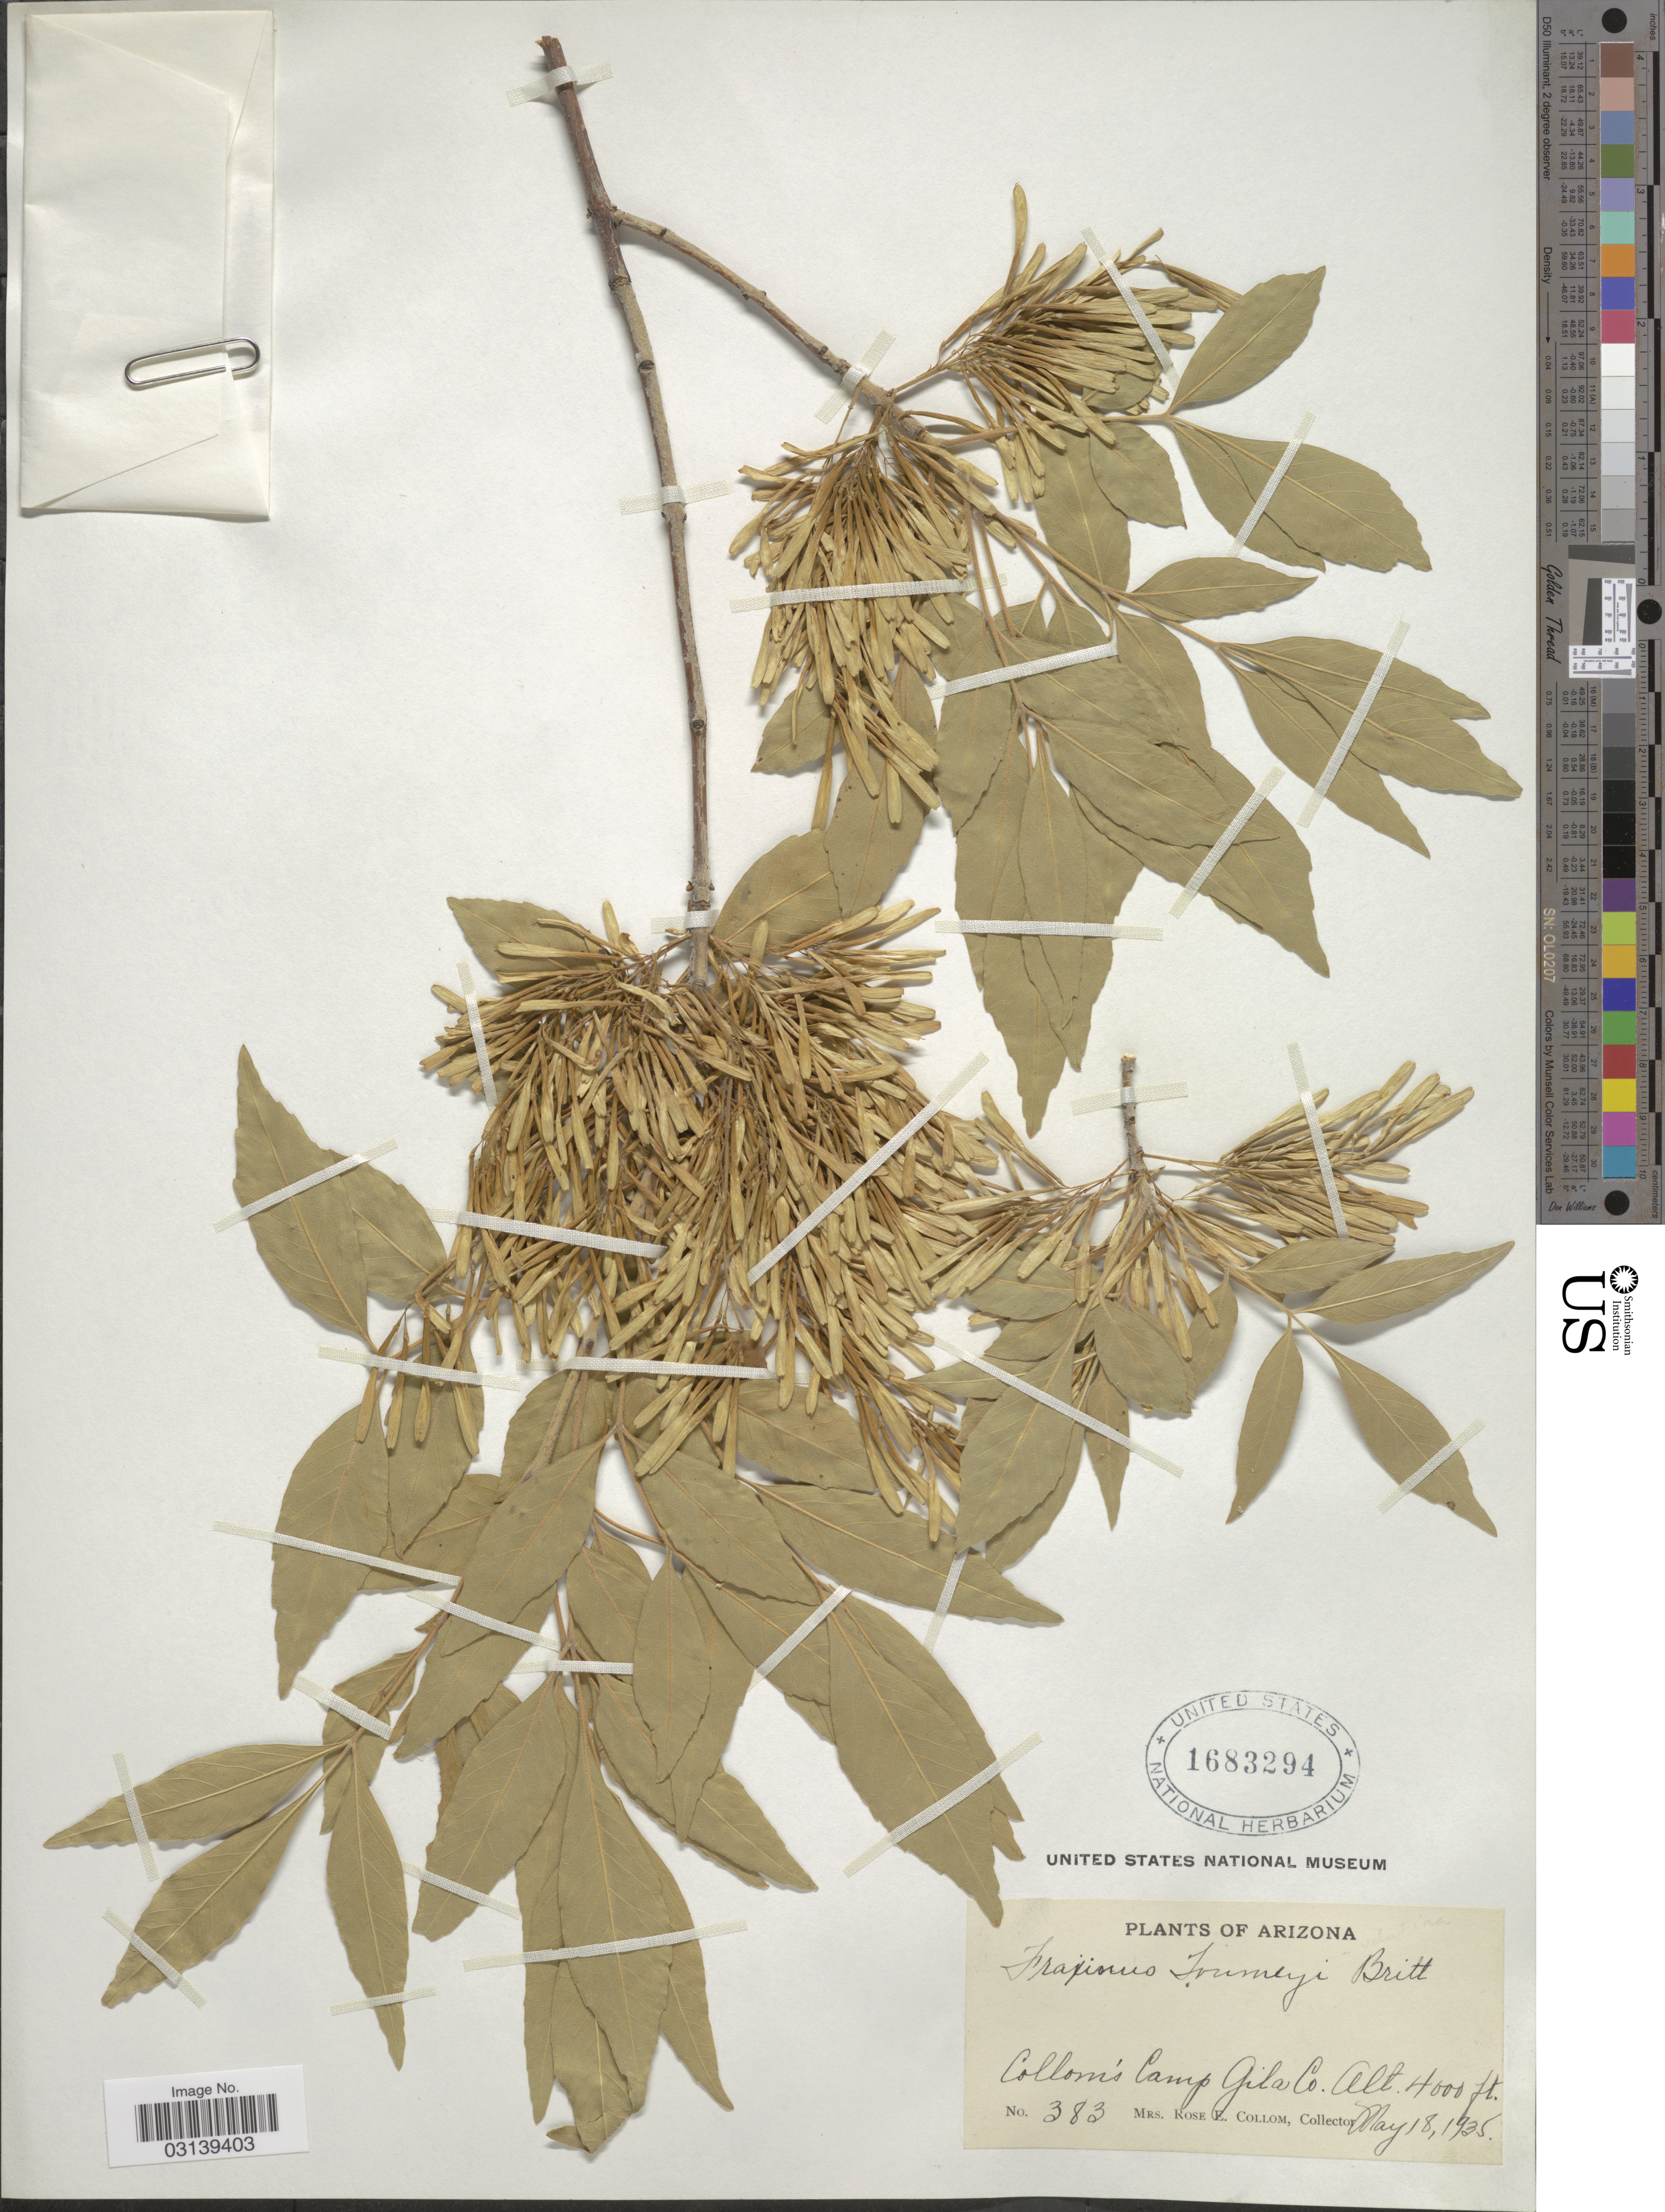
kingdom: Plantae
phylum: Tracheophyta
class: Magnoliopsida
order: Lamiales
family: Oleaceae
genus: Fraxinus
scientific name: Fraxinus velutina var. toumeyi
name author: (Britton) Rehder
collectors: R. E. Collom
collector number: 383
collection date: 1935-05-18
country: United States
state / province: Arizona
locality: Collom's Camp Gilo Co.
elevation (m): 1219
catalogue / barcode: US 1683294